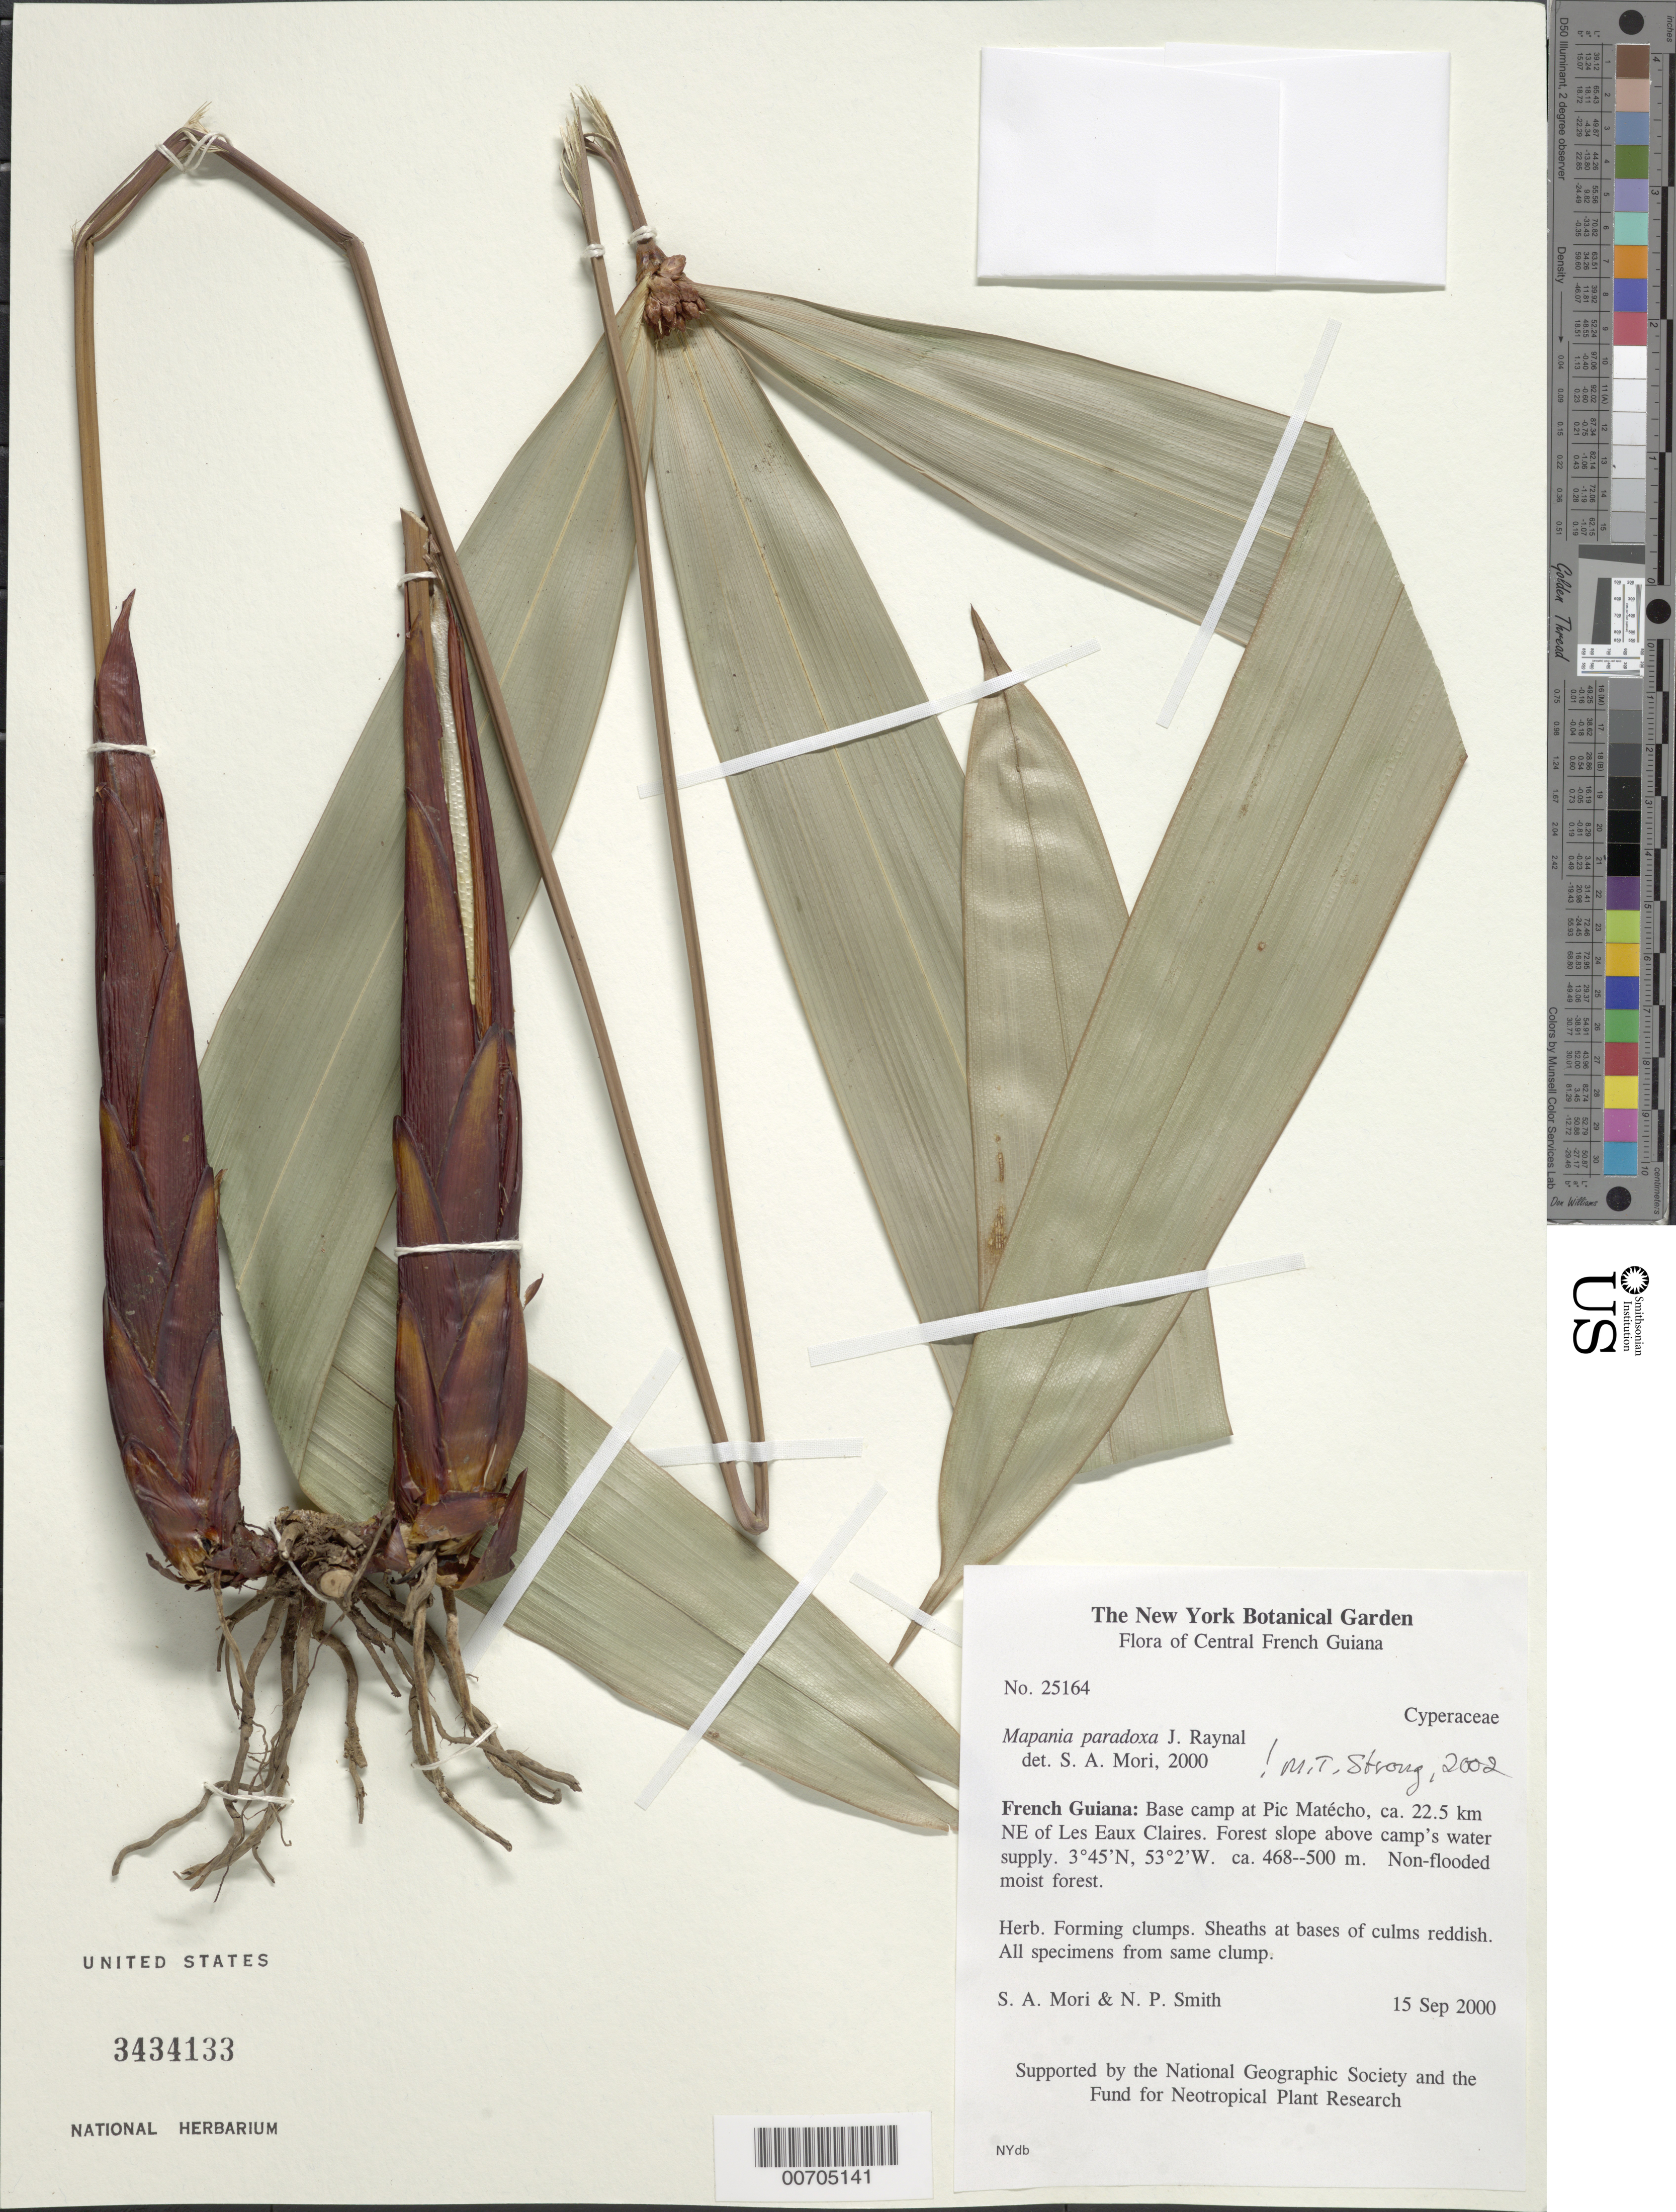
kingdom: Plantae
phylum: Tracheophyta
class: Liliopsida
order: Poales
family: Cyperaceae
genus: Mapania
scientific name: Mapania paradoxa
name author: J. Raynal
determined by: Strong, M. T., (US), Smithsonian Institution - National Museum of Natural History (UNITED STATES)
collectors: S. Mori & N. Smith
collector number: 25164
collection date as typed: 15-Sep-00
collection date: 2000-09-15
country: French Guiana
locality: Pic Matécho, ca 22.5 km NE of Les Eaux Claires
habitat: Non-flooded moist forest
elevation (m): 468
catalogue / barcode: US 3434133